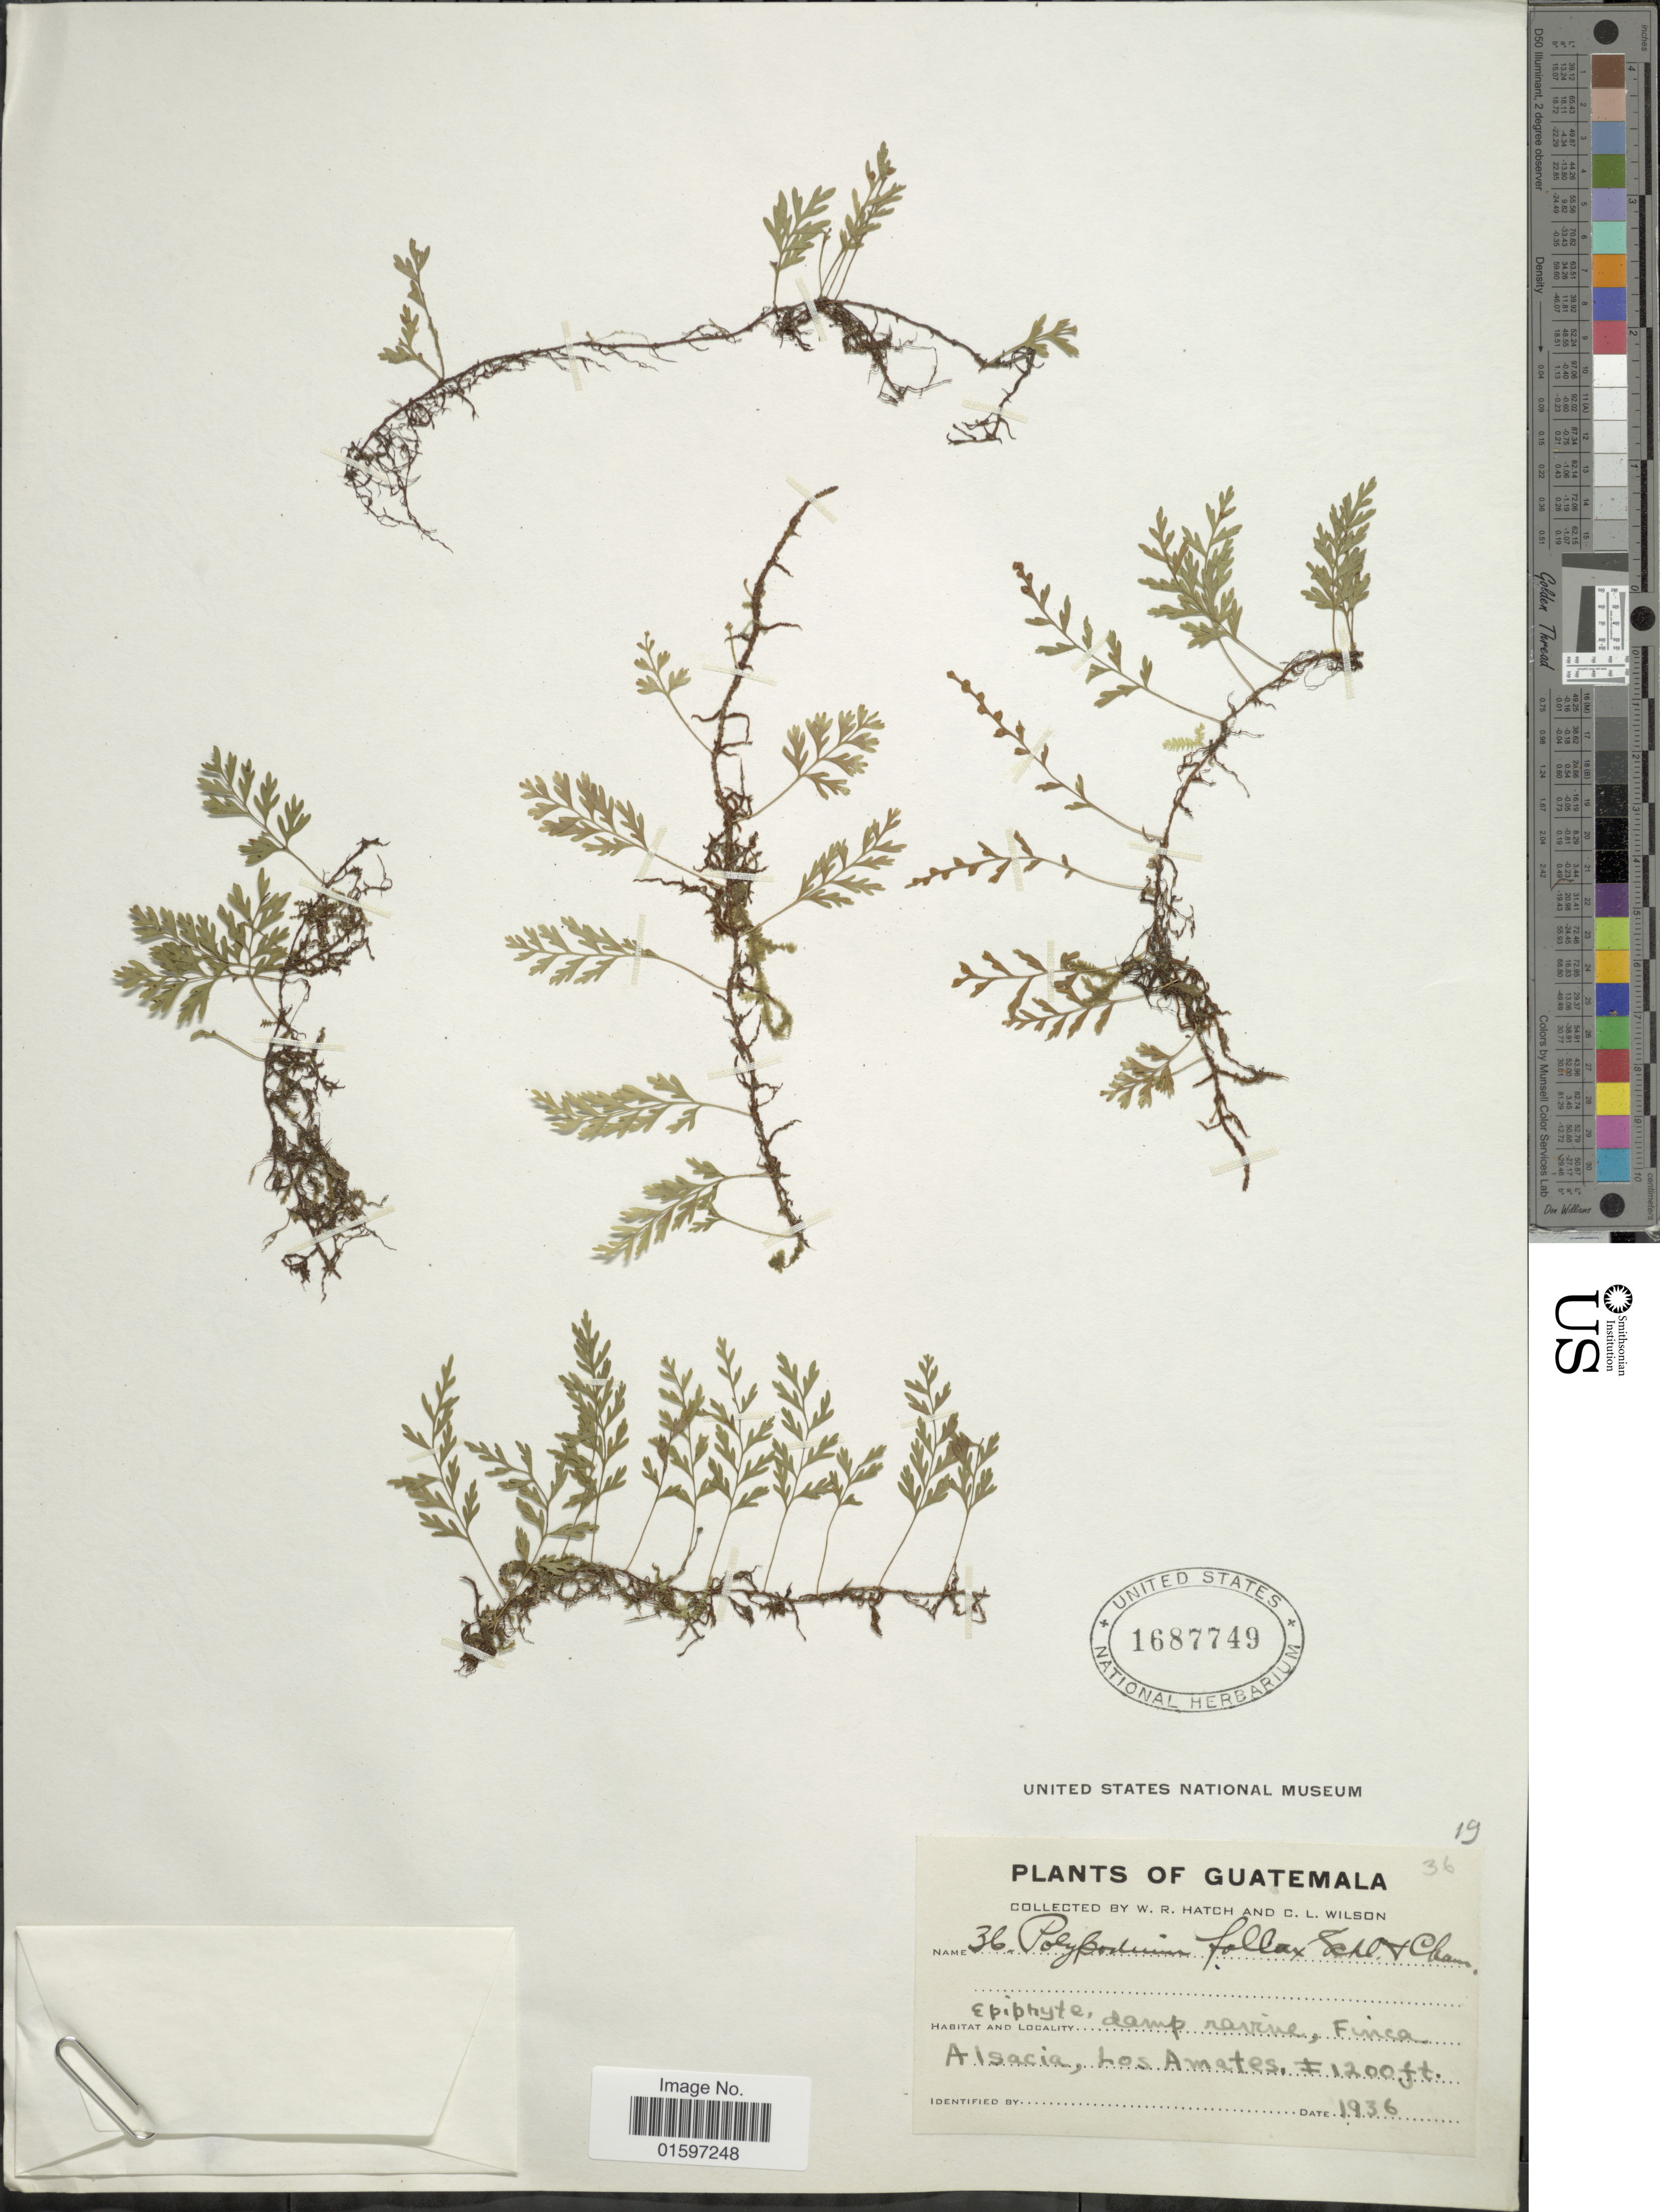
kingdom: Plantae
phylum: Tracheophyta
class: Polypodiopsida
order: Polypodiales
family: Polypodiaceae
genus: Pleopeltis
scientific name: Pleopeltis fallax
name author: (Schltdl. & Cham.) Mickel & Beitel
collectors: W. Hatch & C. L. Wilson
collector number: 36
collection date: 1936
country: Guatemala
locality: Damp ravine, Finca AIsacia, Los Amates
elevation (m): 366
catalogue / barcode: US 1687749